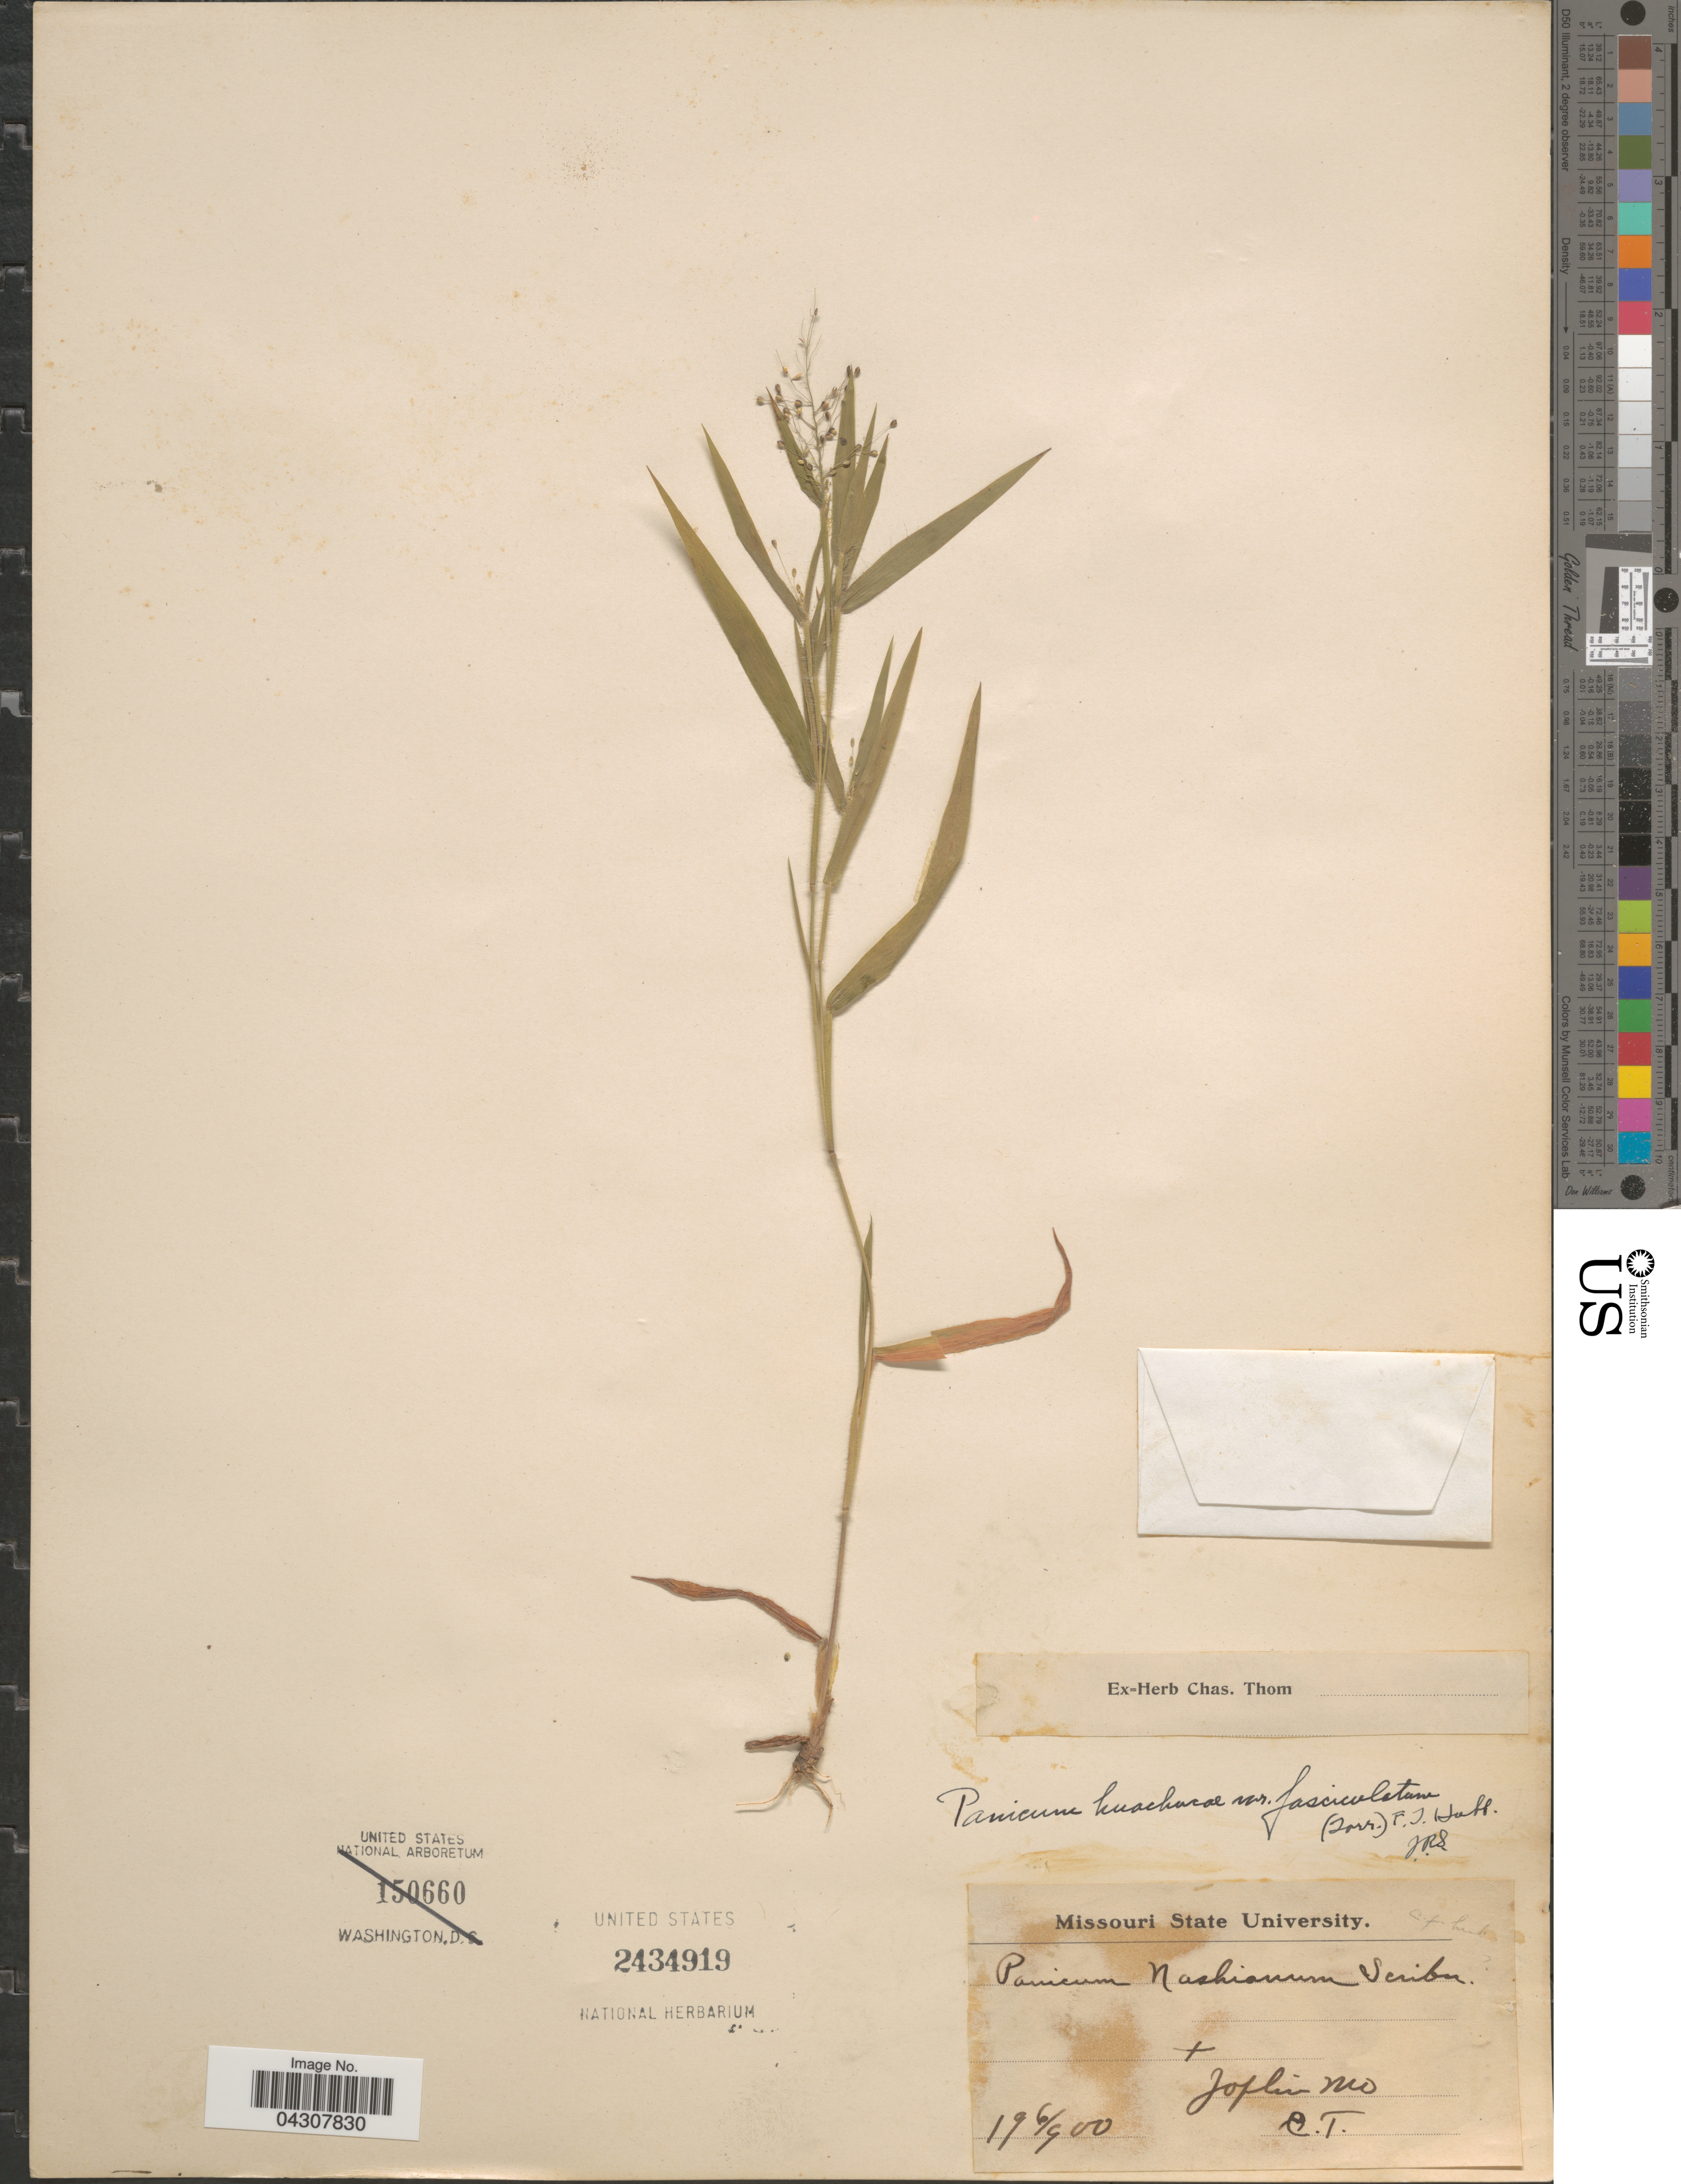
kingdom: Plantae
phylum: Tracheophyta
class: Liliopsida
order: Poales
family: Poaceae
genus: Dichanthelium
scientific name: Dichanthelium acuminatum var. acuminatum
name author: (Sw.) Gould & C.A. Clark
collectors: C. Thom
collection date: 1900-09-06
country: United States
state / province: Missouri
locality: Joplin.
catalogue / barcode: US 2434919